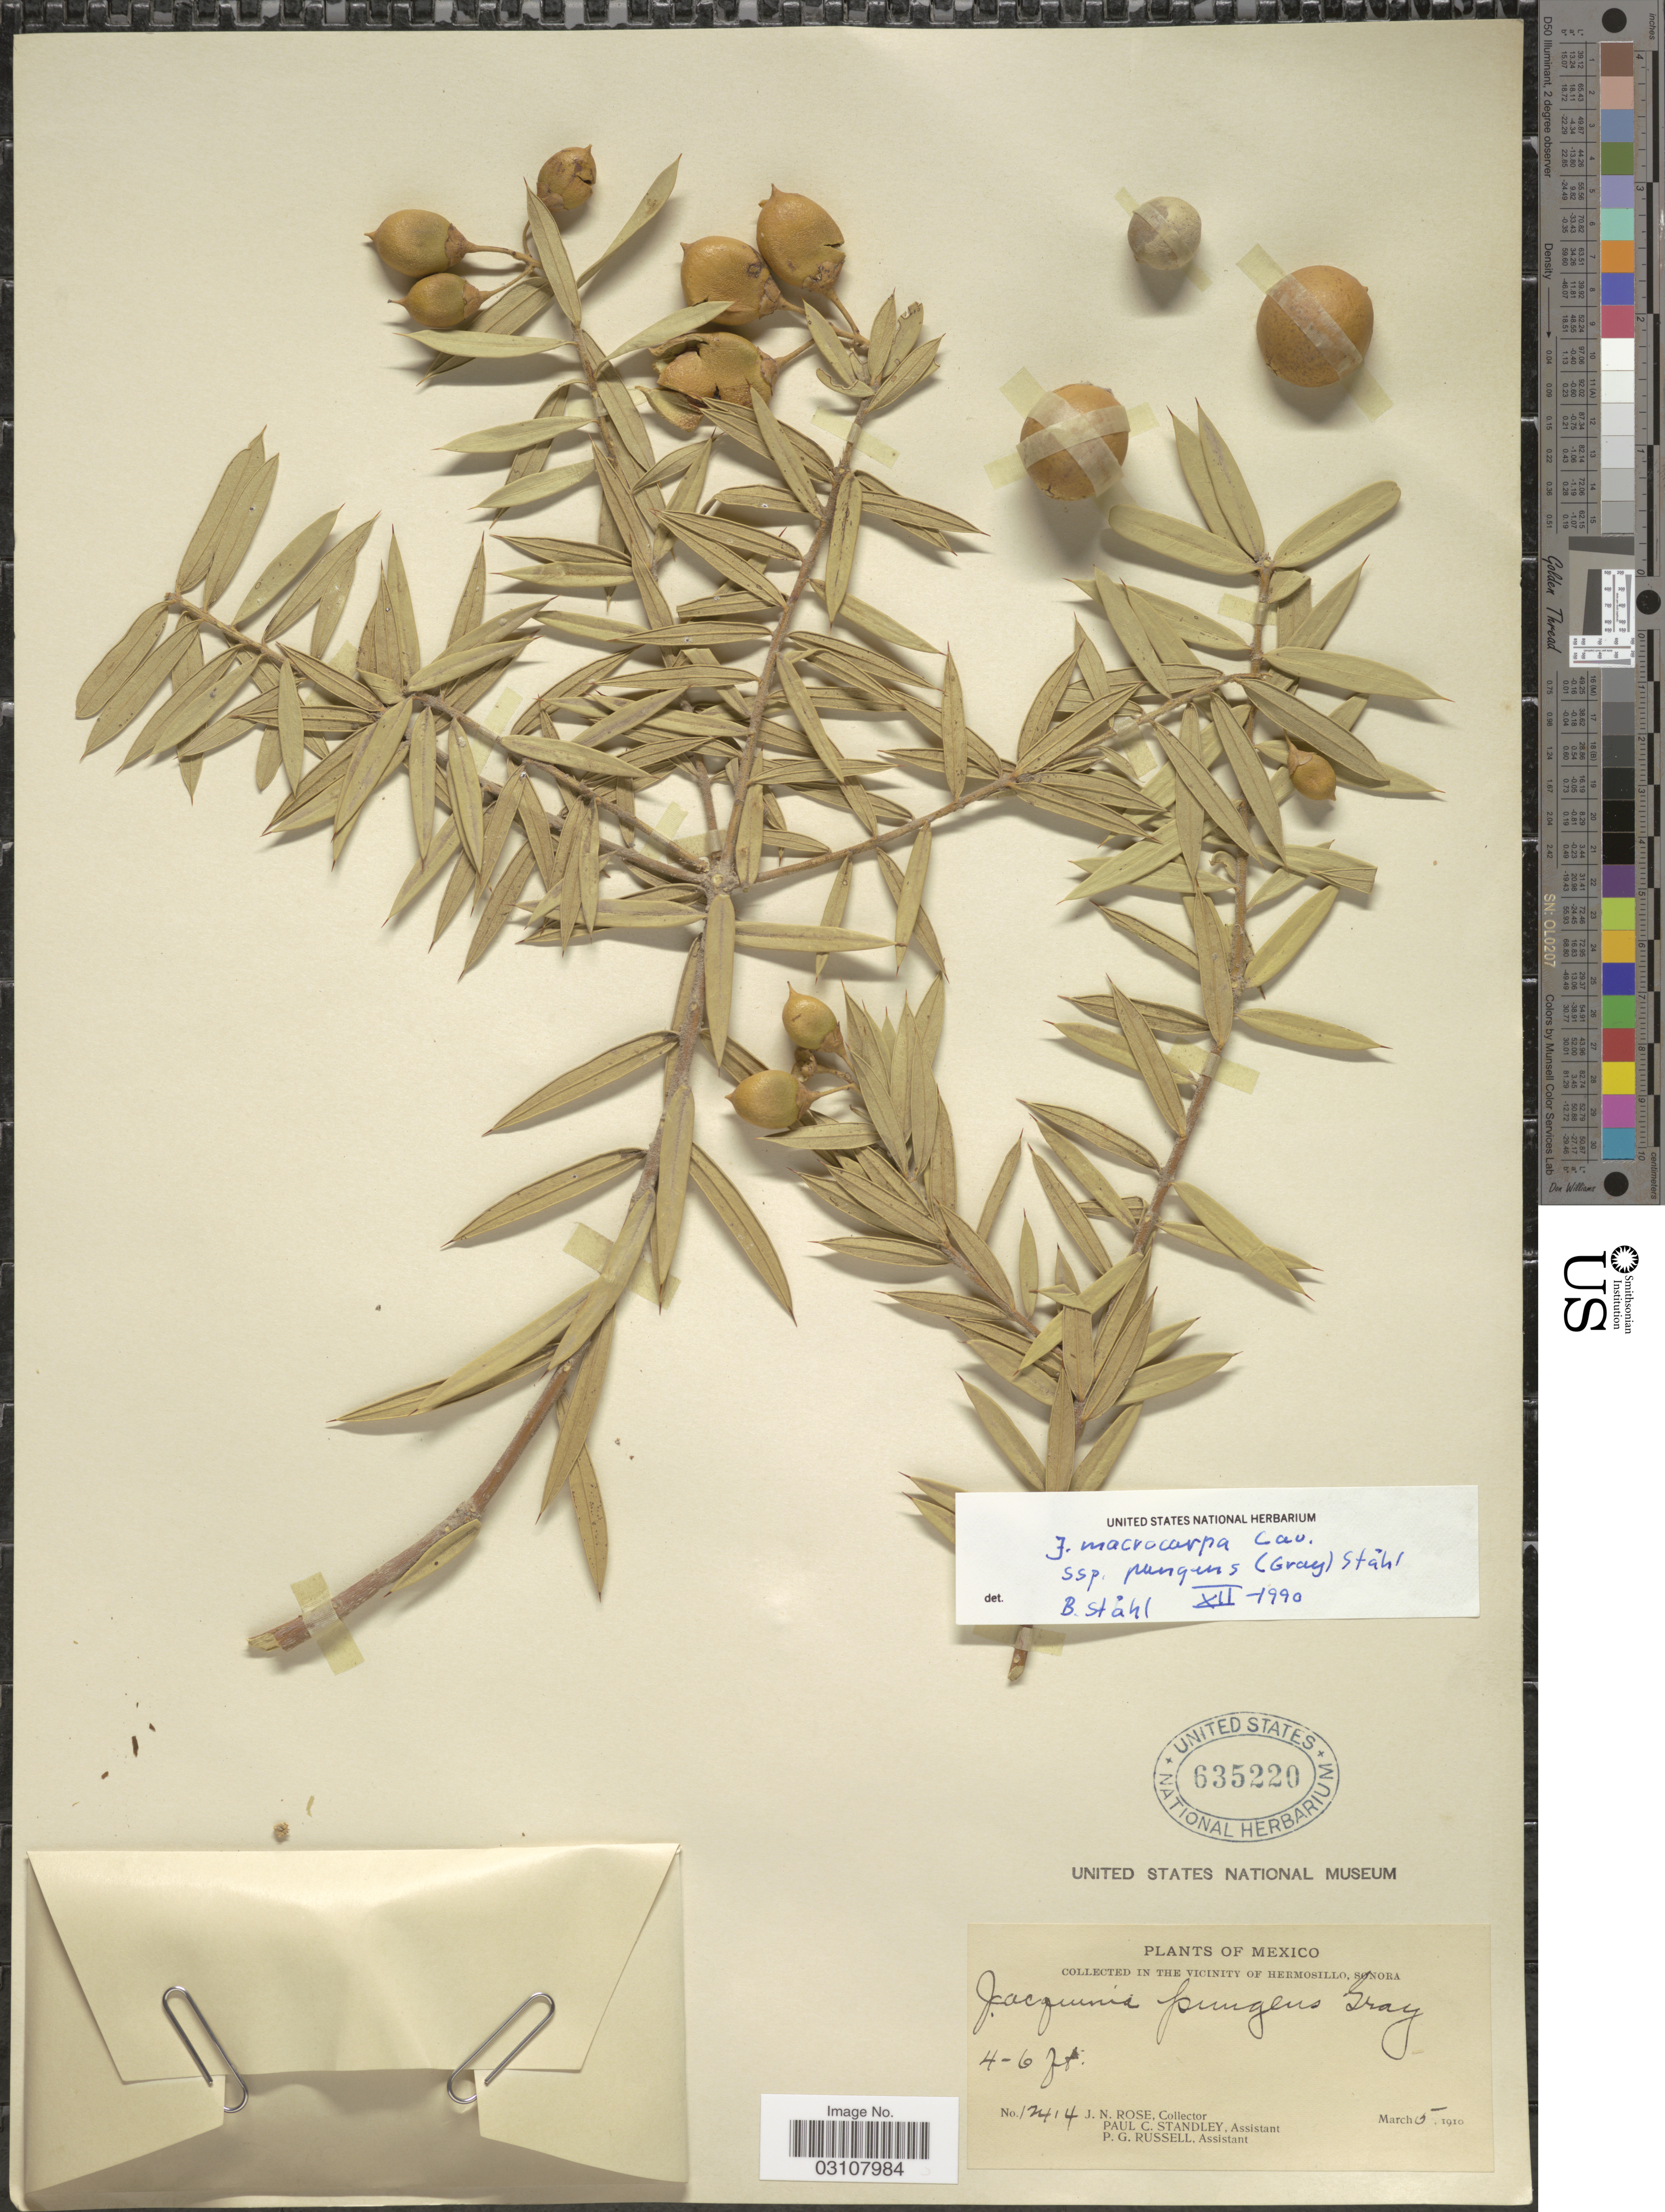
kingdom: Plantae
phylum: Tracheophyta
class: Magnoliopsida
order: Ericales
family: Primulaceae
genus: Jacquinia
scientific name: Jacquinia macrocarpa subsp. pungens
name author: Cav.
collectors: J. N. Rose, P. C. Standley & P. G. Russell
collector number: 12414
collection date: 1910-03-05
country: Mexico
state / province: Sonora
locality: Vicinity of Hermosillo.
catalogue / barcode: US 635220